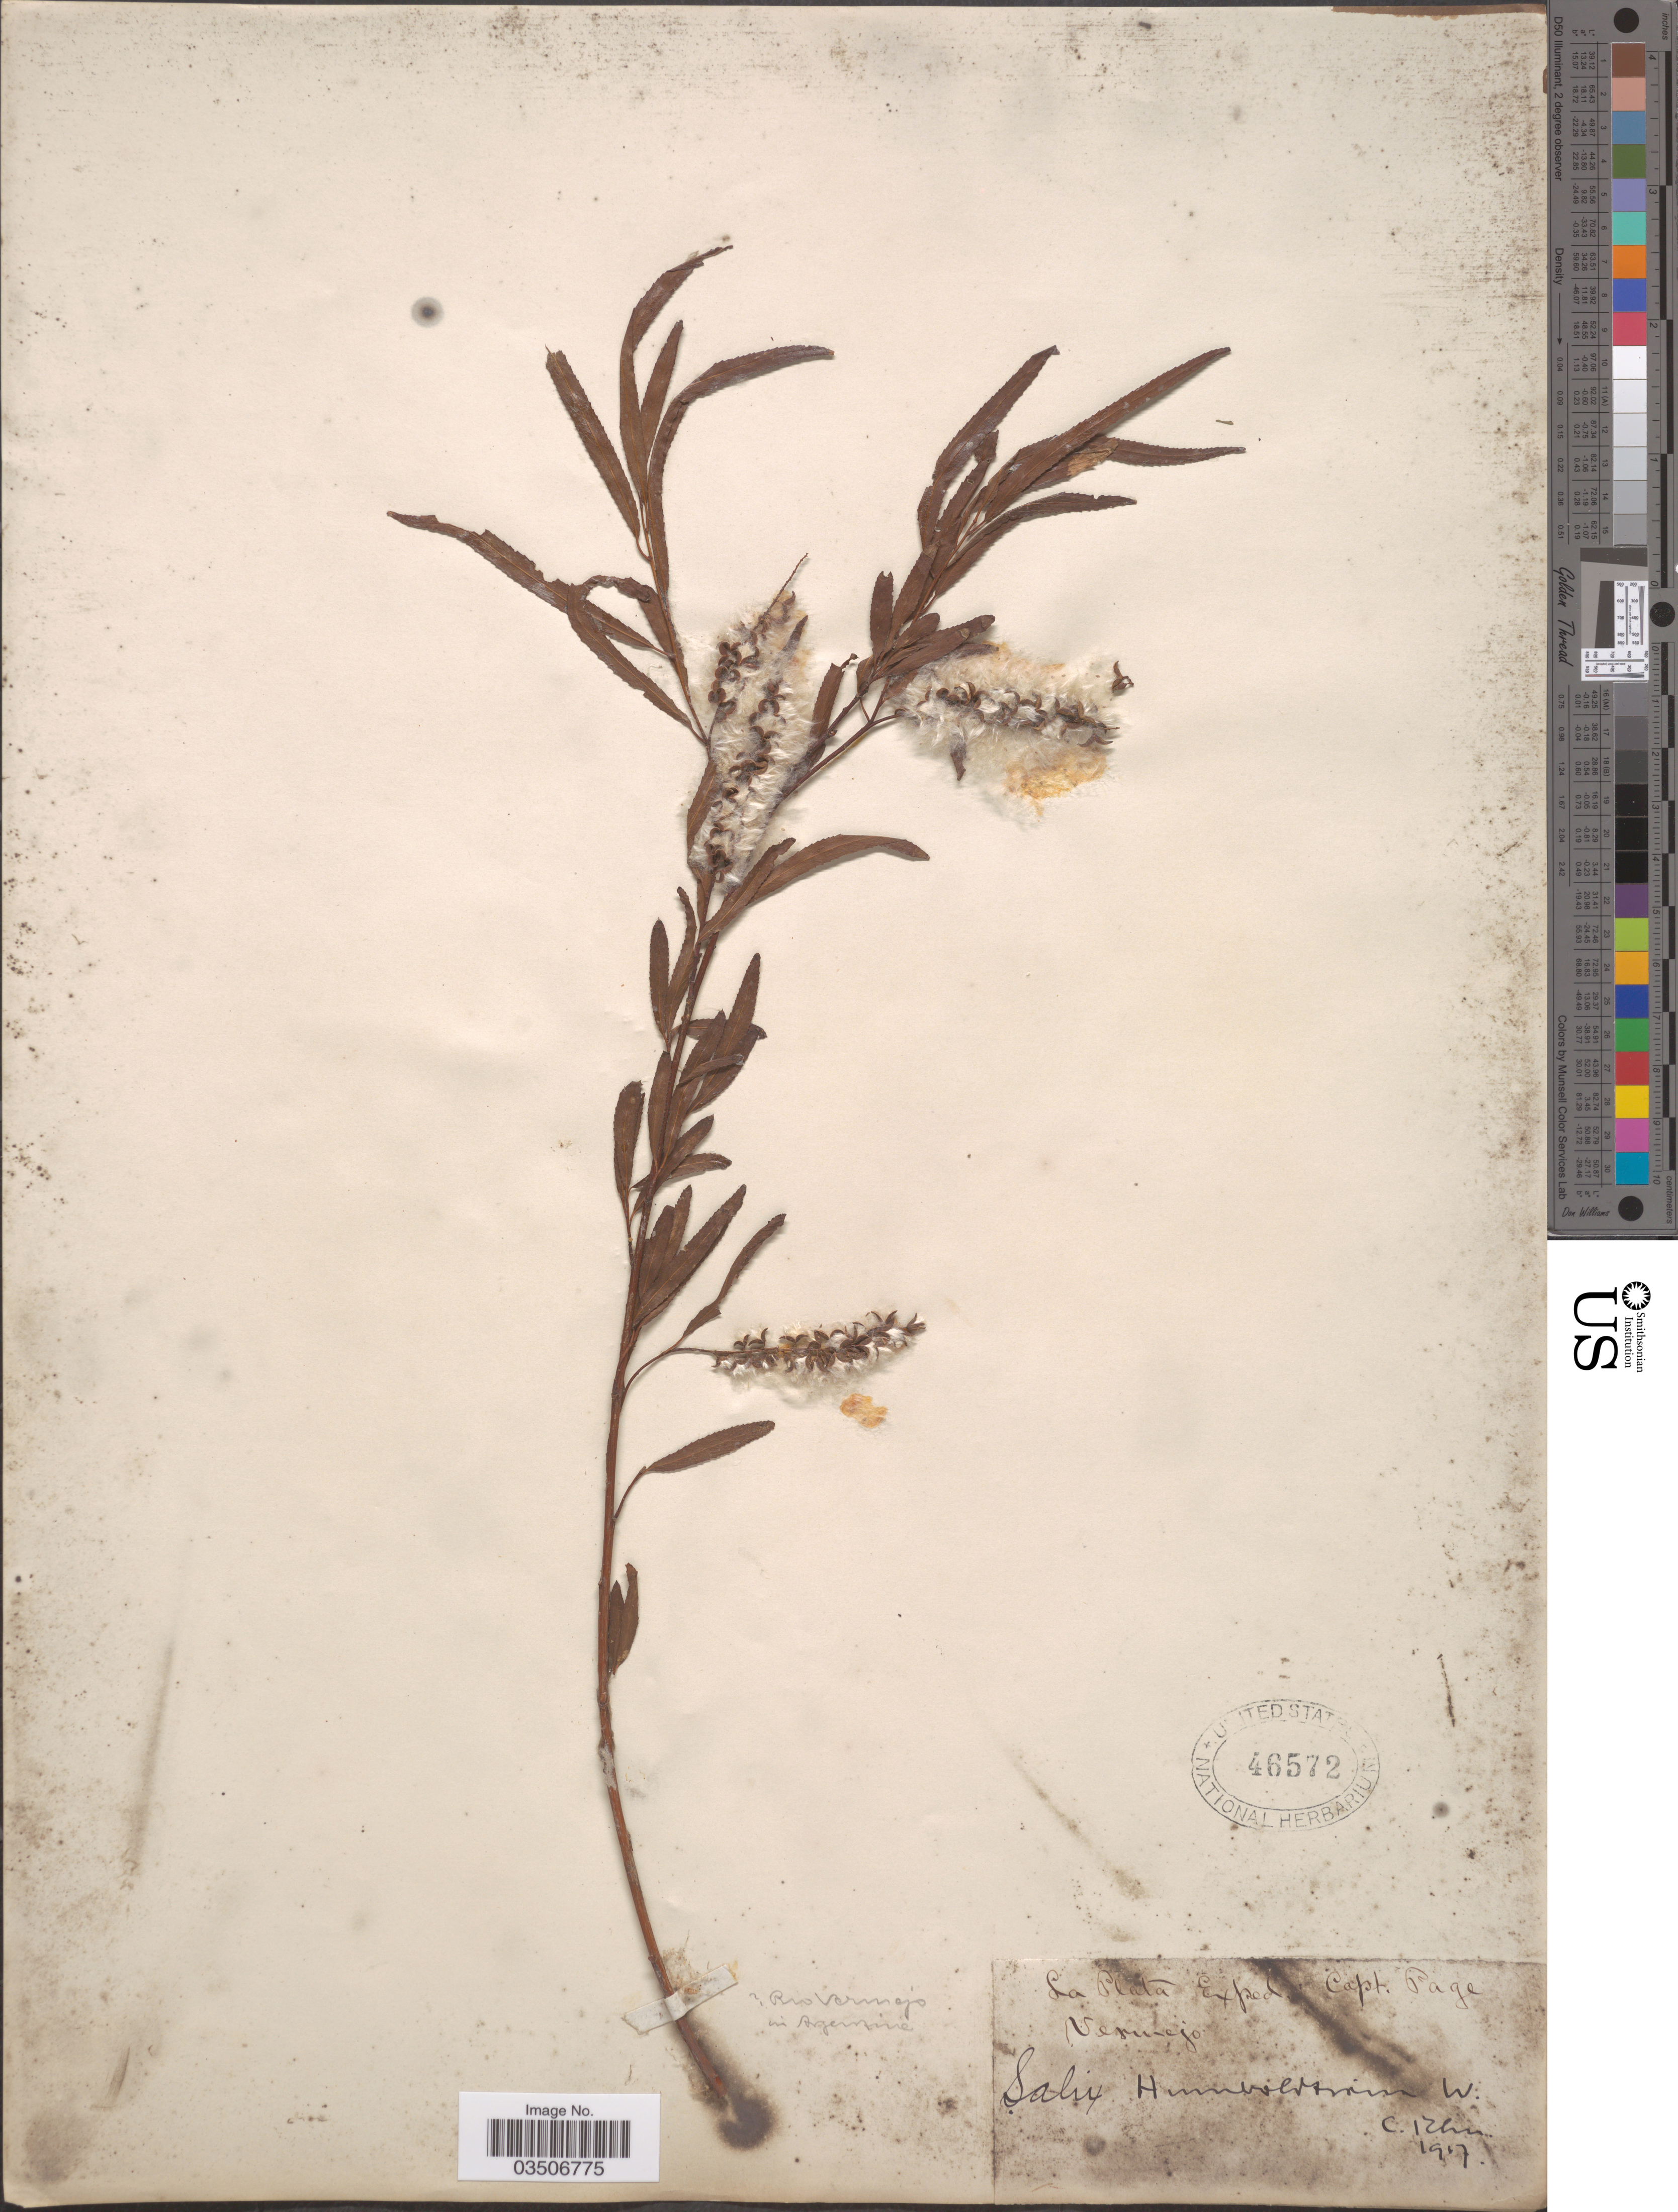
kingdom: Plantae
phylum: Tracheophyta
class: Magnoliopsida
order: Malpighiales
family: Salicaceae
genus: Salix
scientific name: Salix humboldtiana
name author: Willd.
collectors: Capt. Page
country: Argentina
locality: Rio Vermejo. Vermejo. La Plata.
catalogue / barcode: US 46572